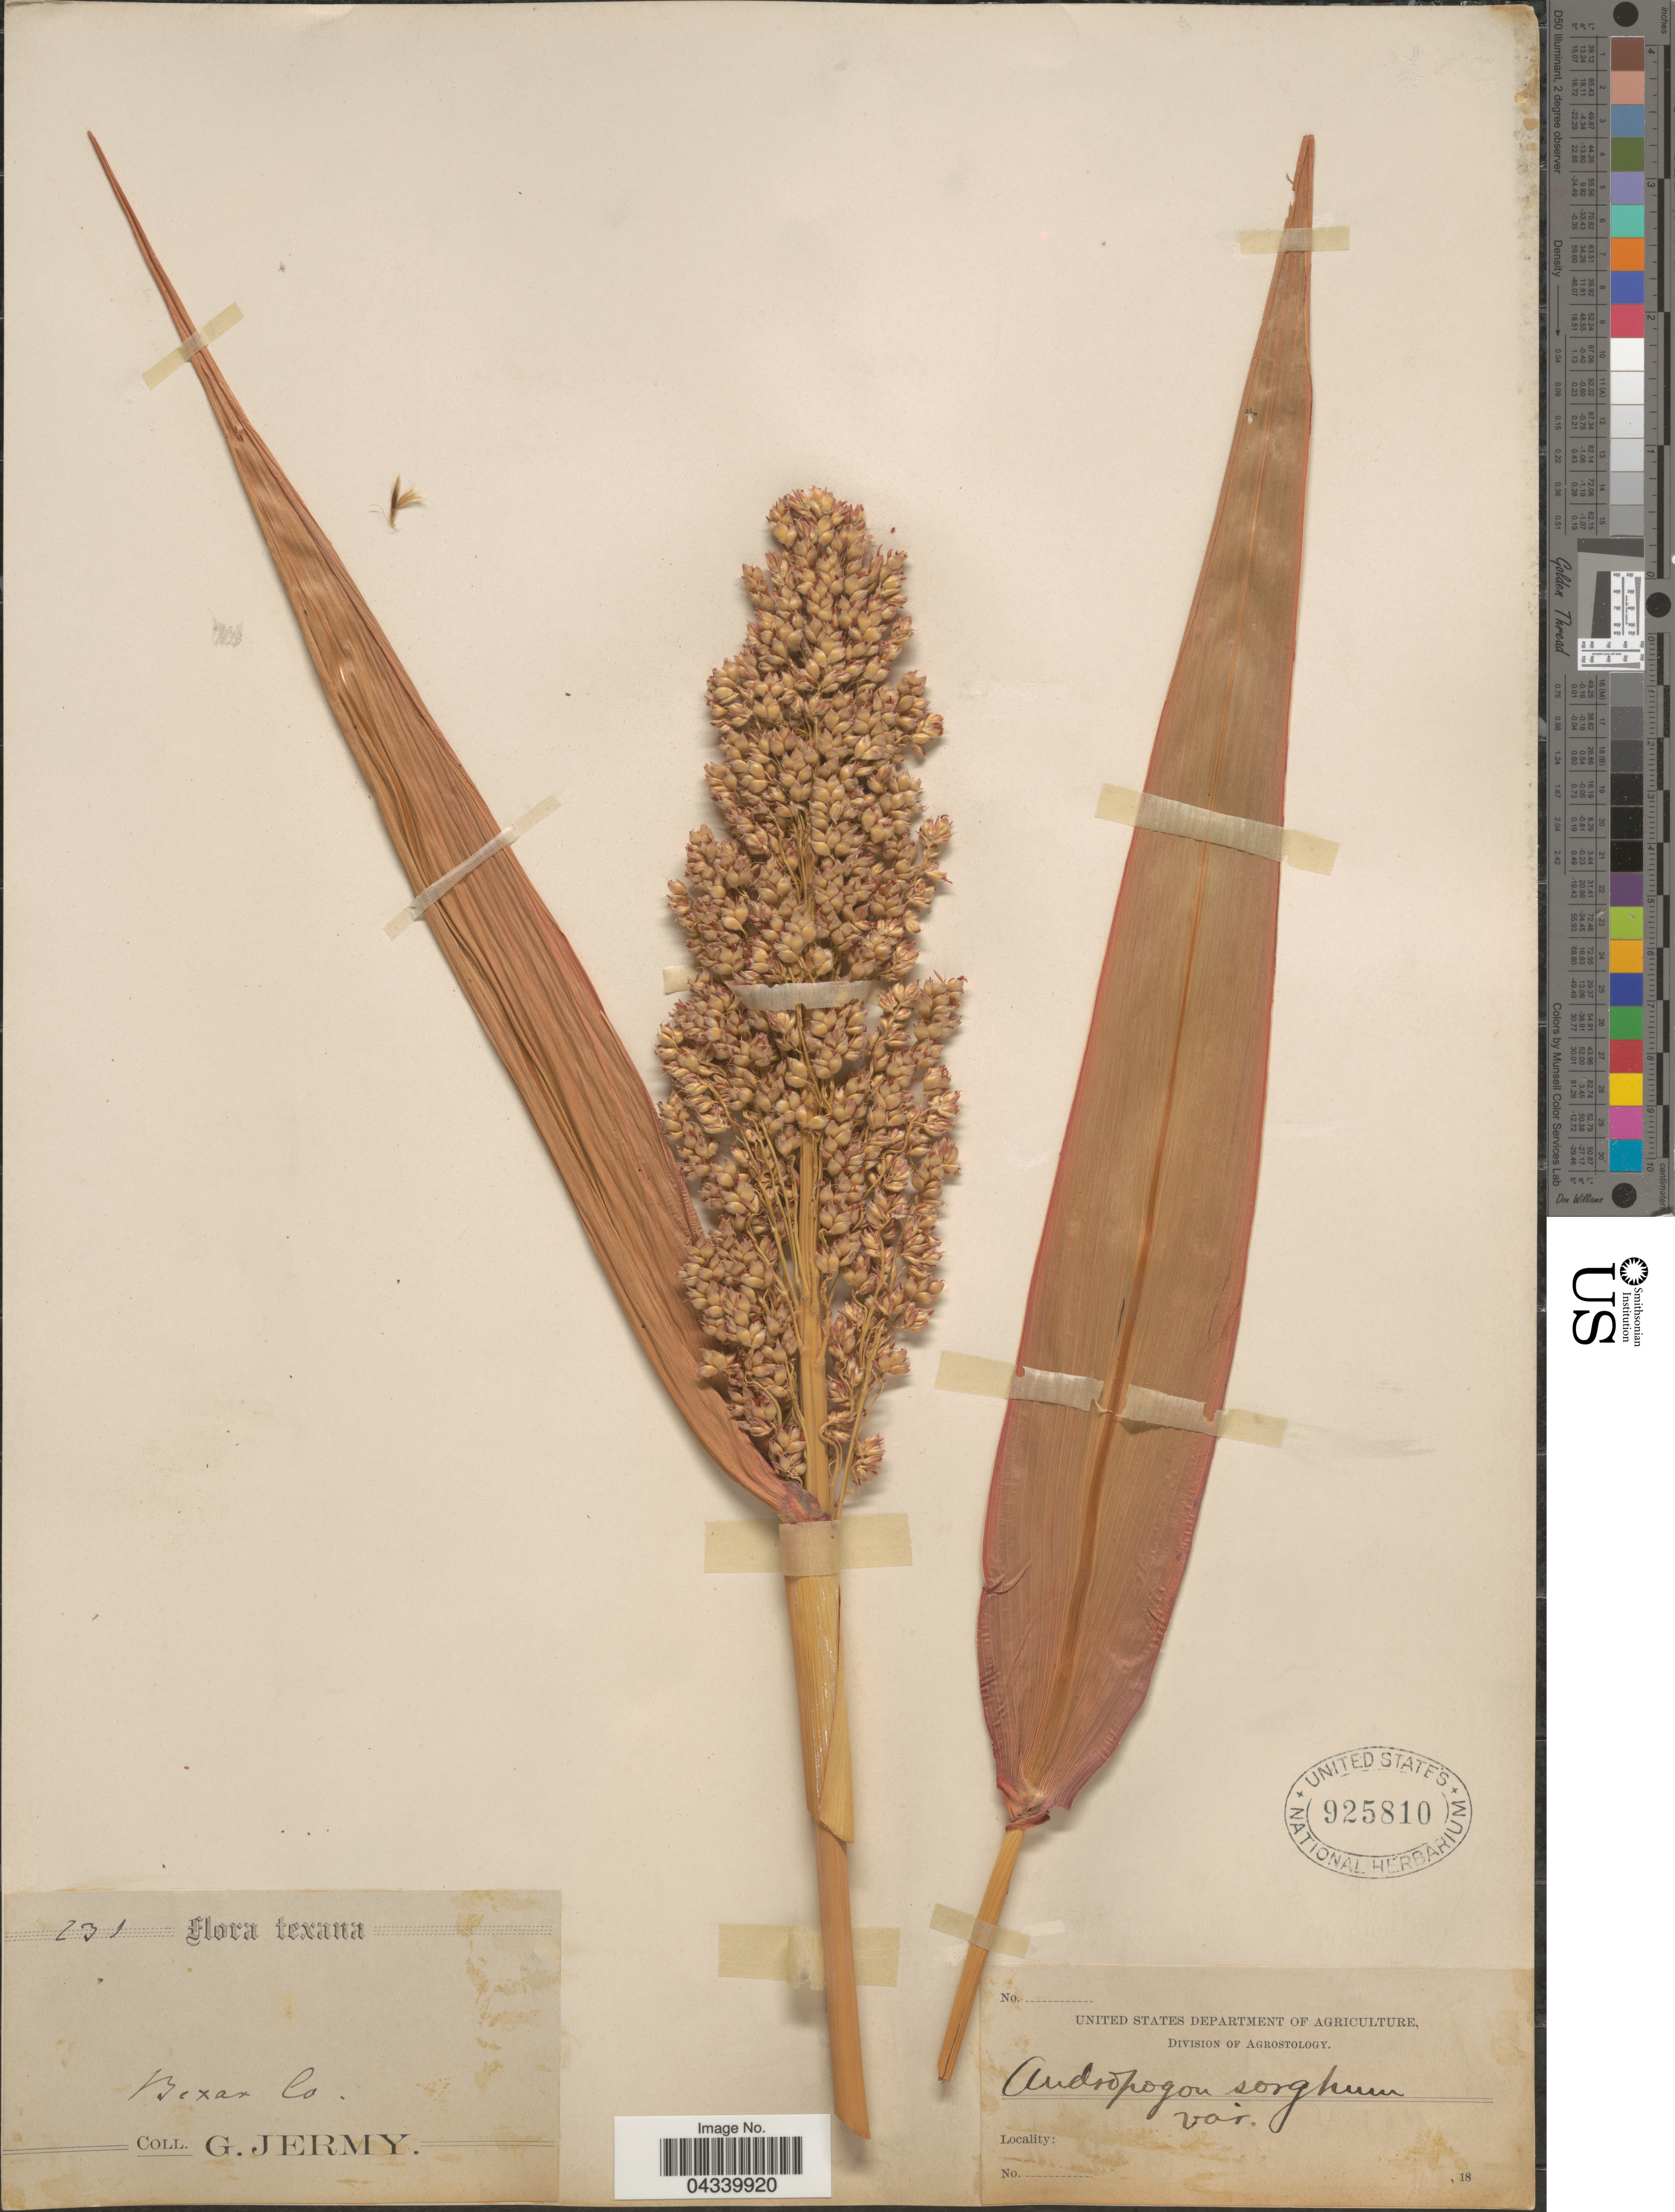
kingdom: Plantae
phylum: Tracheophyta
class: Liliopsida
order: Poales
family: Poaceae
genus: Sorghum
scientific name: Sorghum bicolor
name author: (L.) Moench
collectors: G. Jermy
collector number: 231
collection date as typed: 18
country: United States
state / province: Texas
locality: Texana. Bexar Co.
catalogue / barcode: US 925810